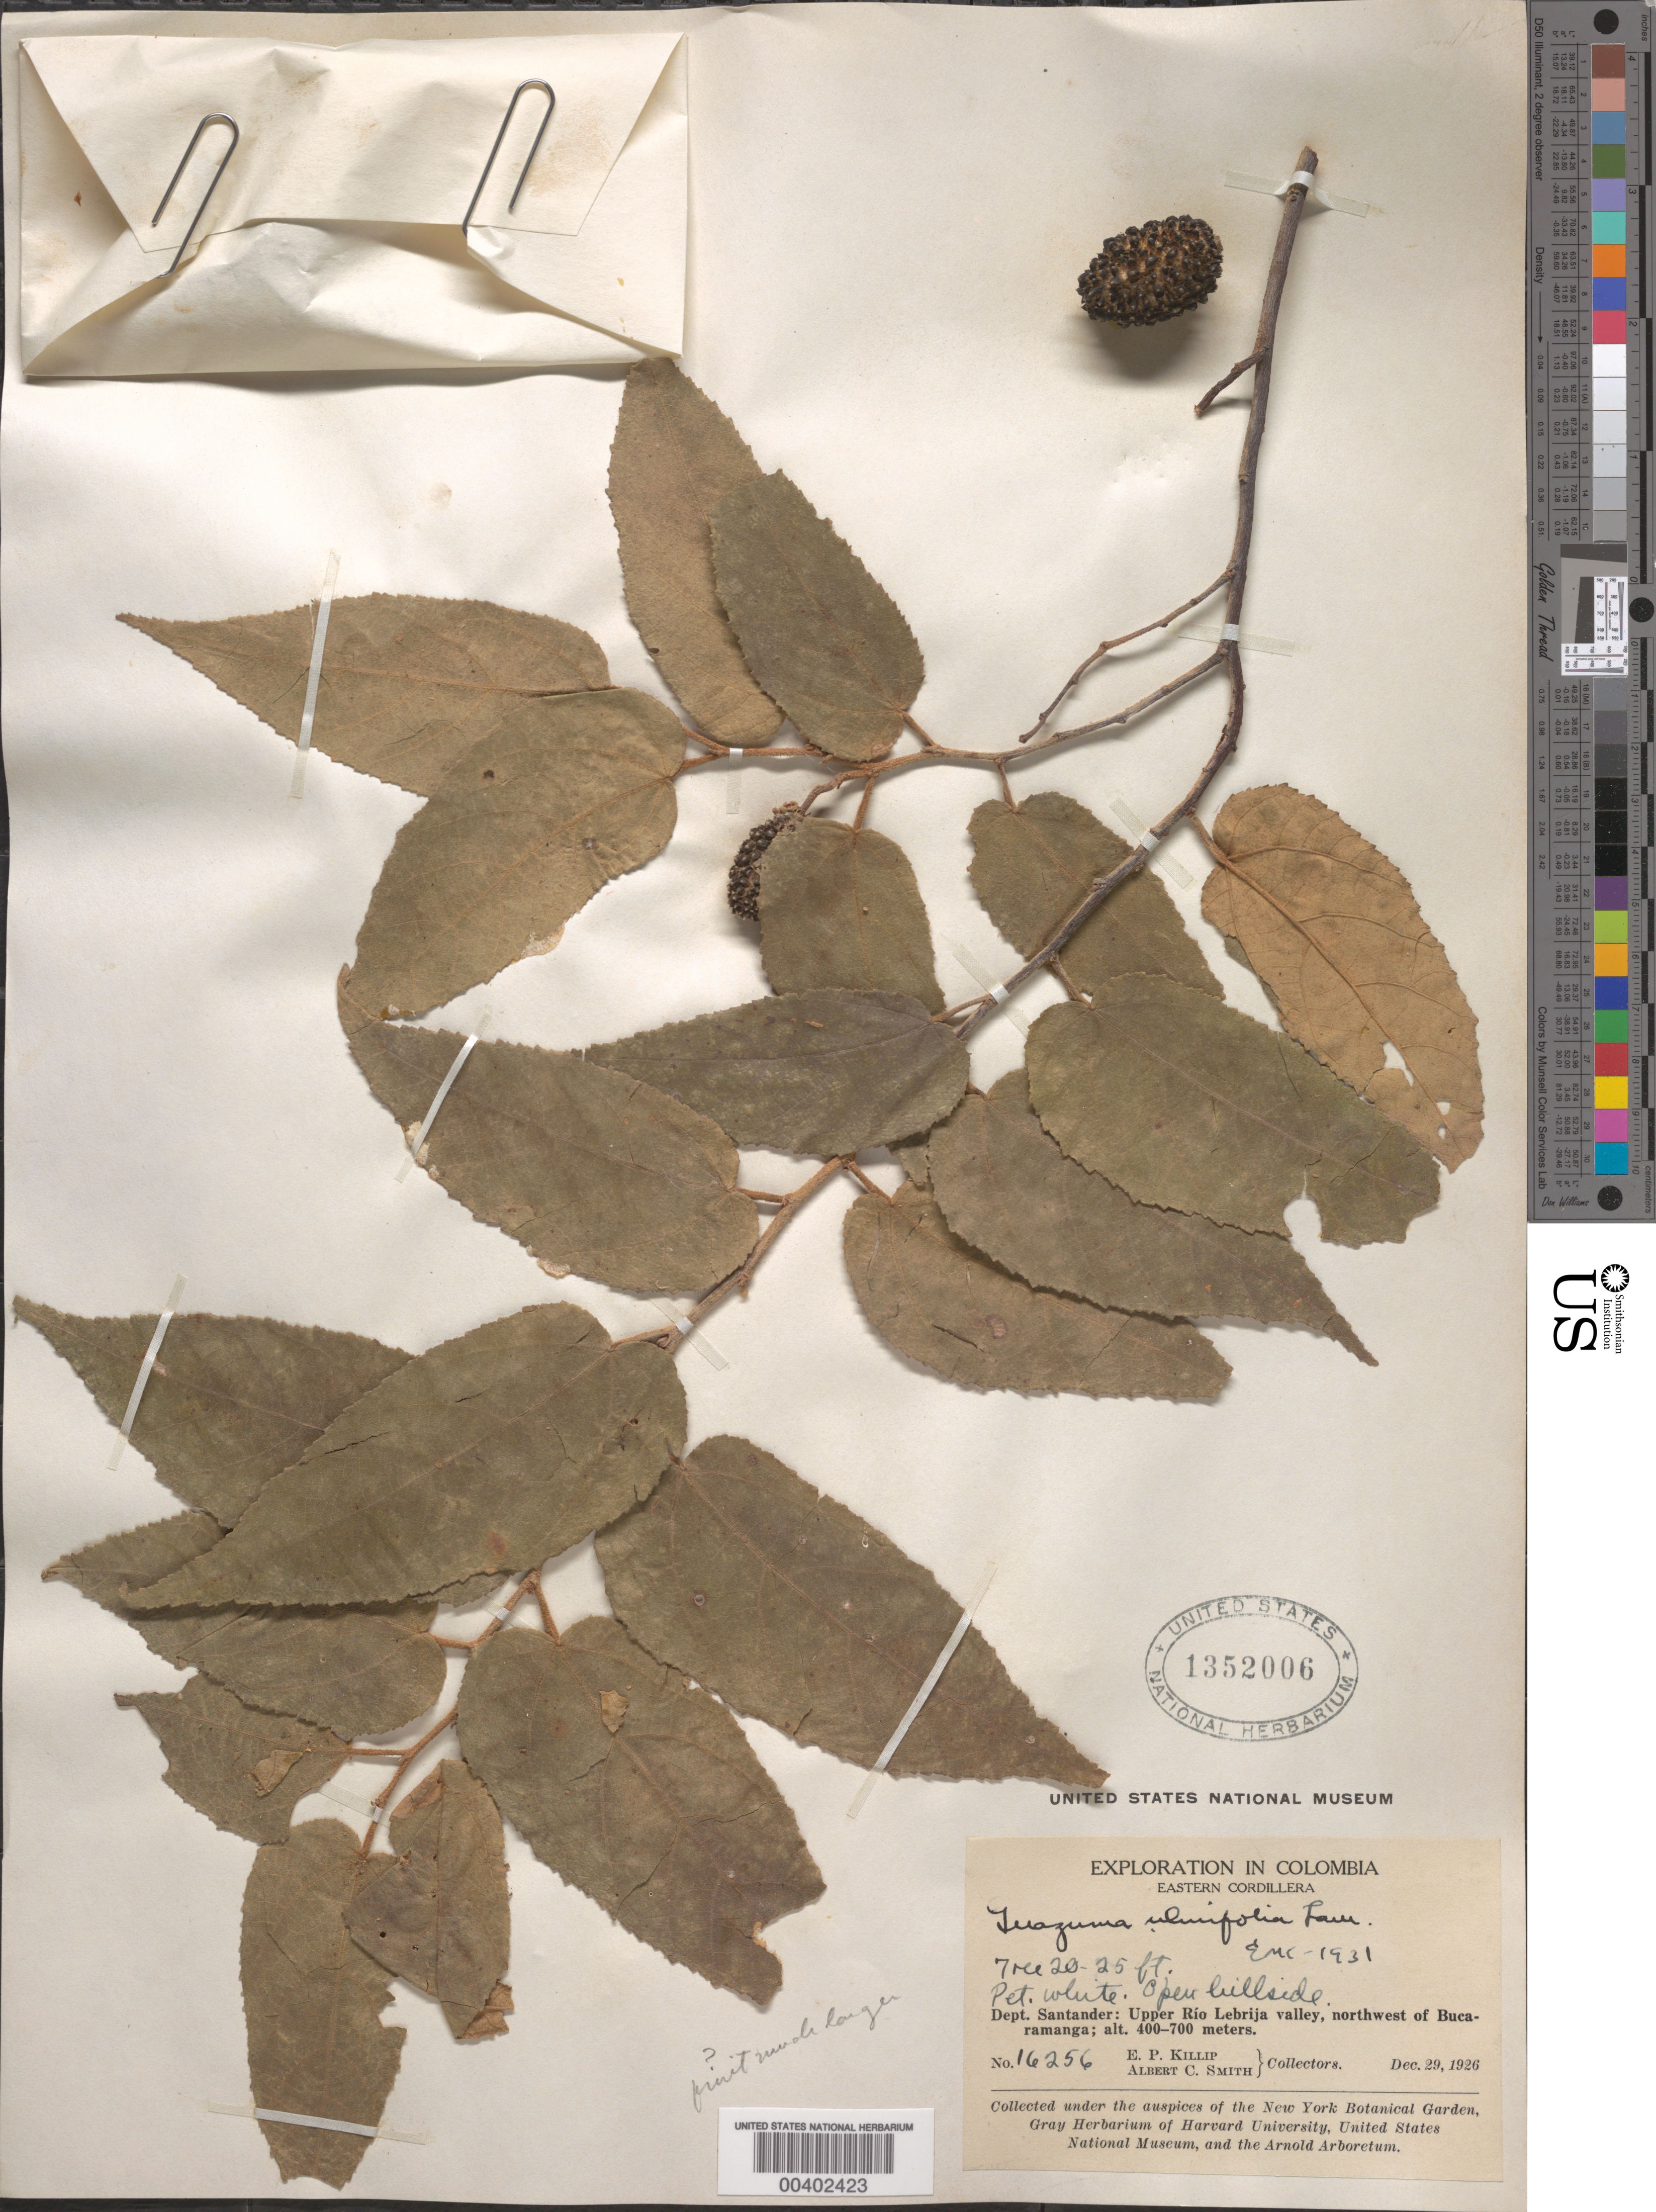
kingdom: Plantae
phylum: Tracheophyta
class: Magnoliopsida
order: Malvales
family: Malvaceae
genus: Guazuma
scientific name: Guazuma ulmifolia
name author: Lam.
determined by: Killip, Ellsworth P.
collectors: E. P. Killip & A. C. Smith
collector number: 16256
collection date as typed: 29 Dec 1926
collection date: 1926-12-29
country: Colombia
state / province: Santander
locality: Upper Río Lebrija Valley, NW of Bucaramanga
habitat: Open hillside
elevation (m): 400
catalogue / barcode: US 1352006